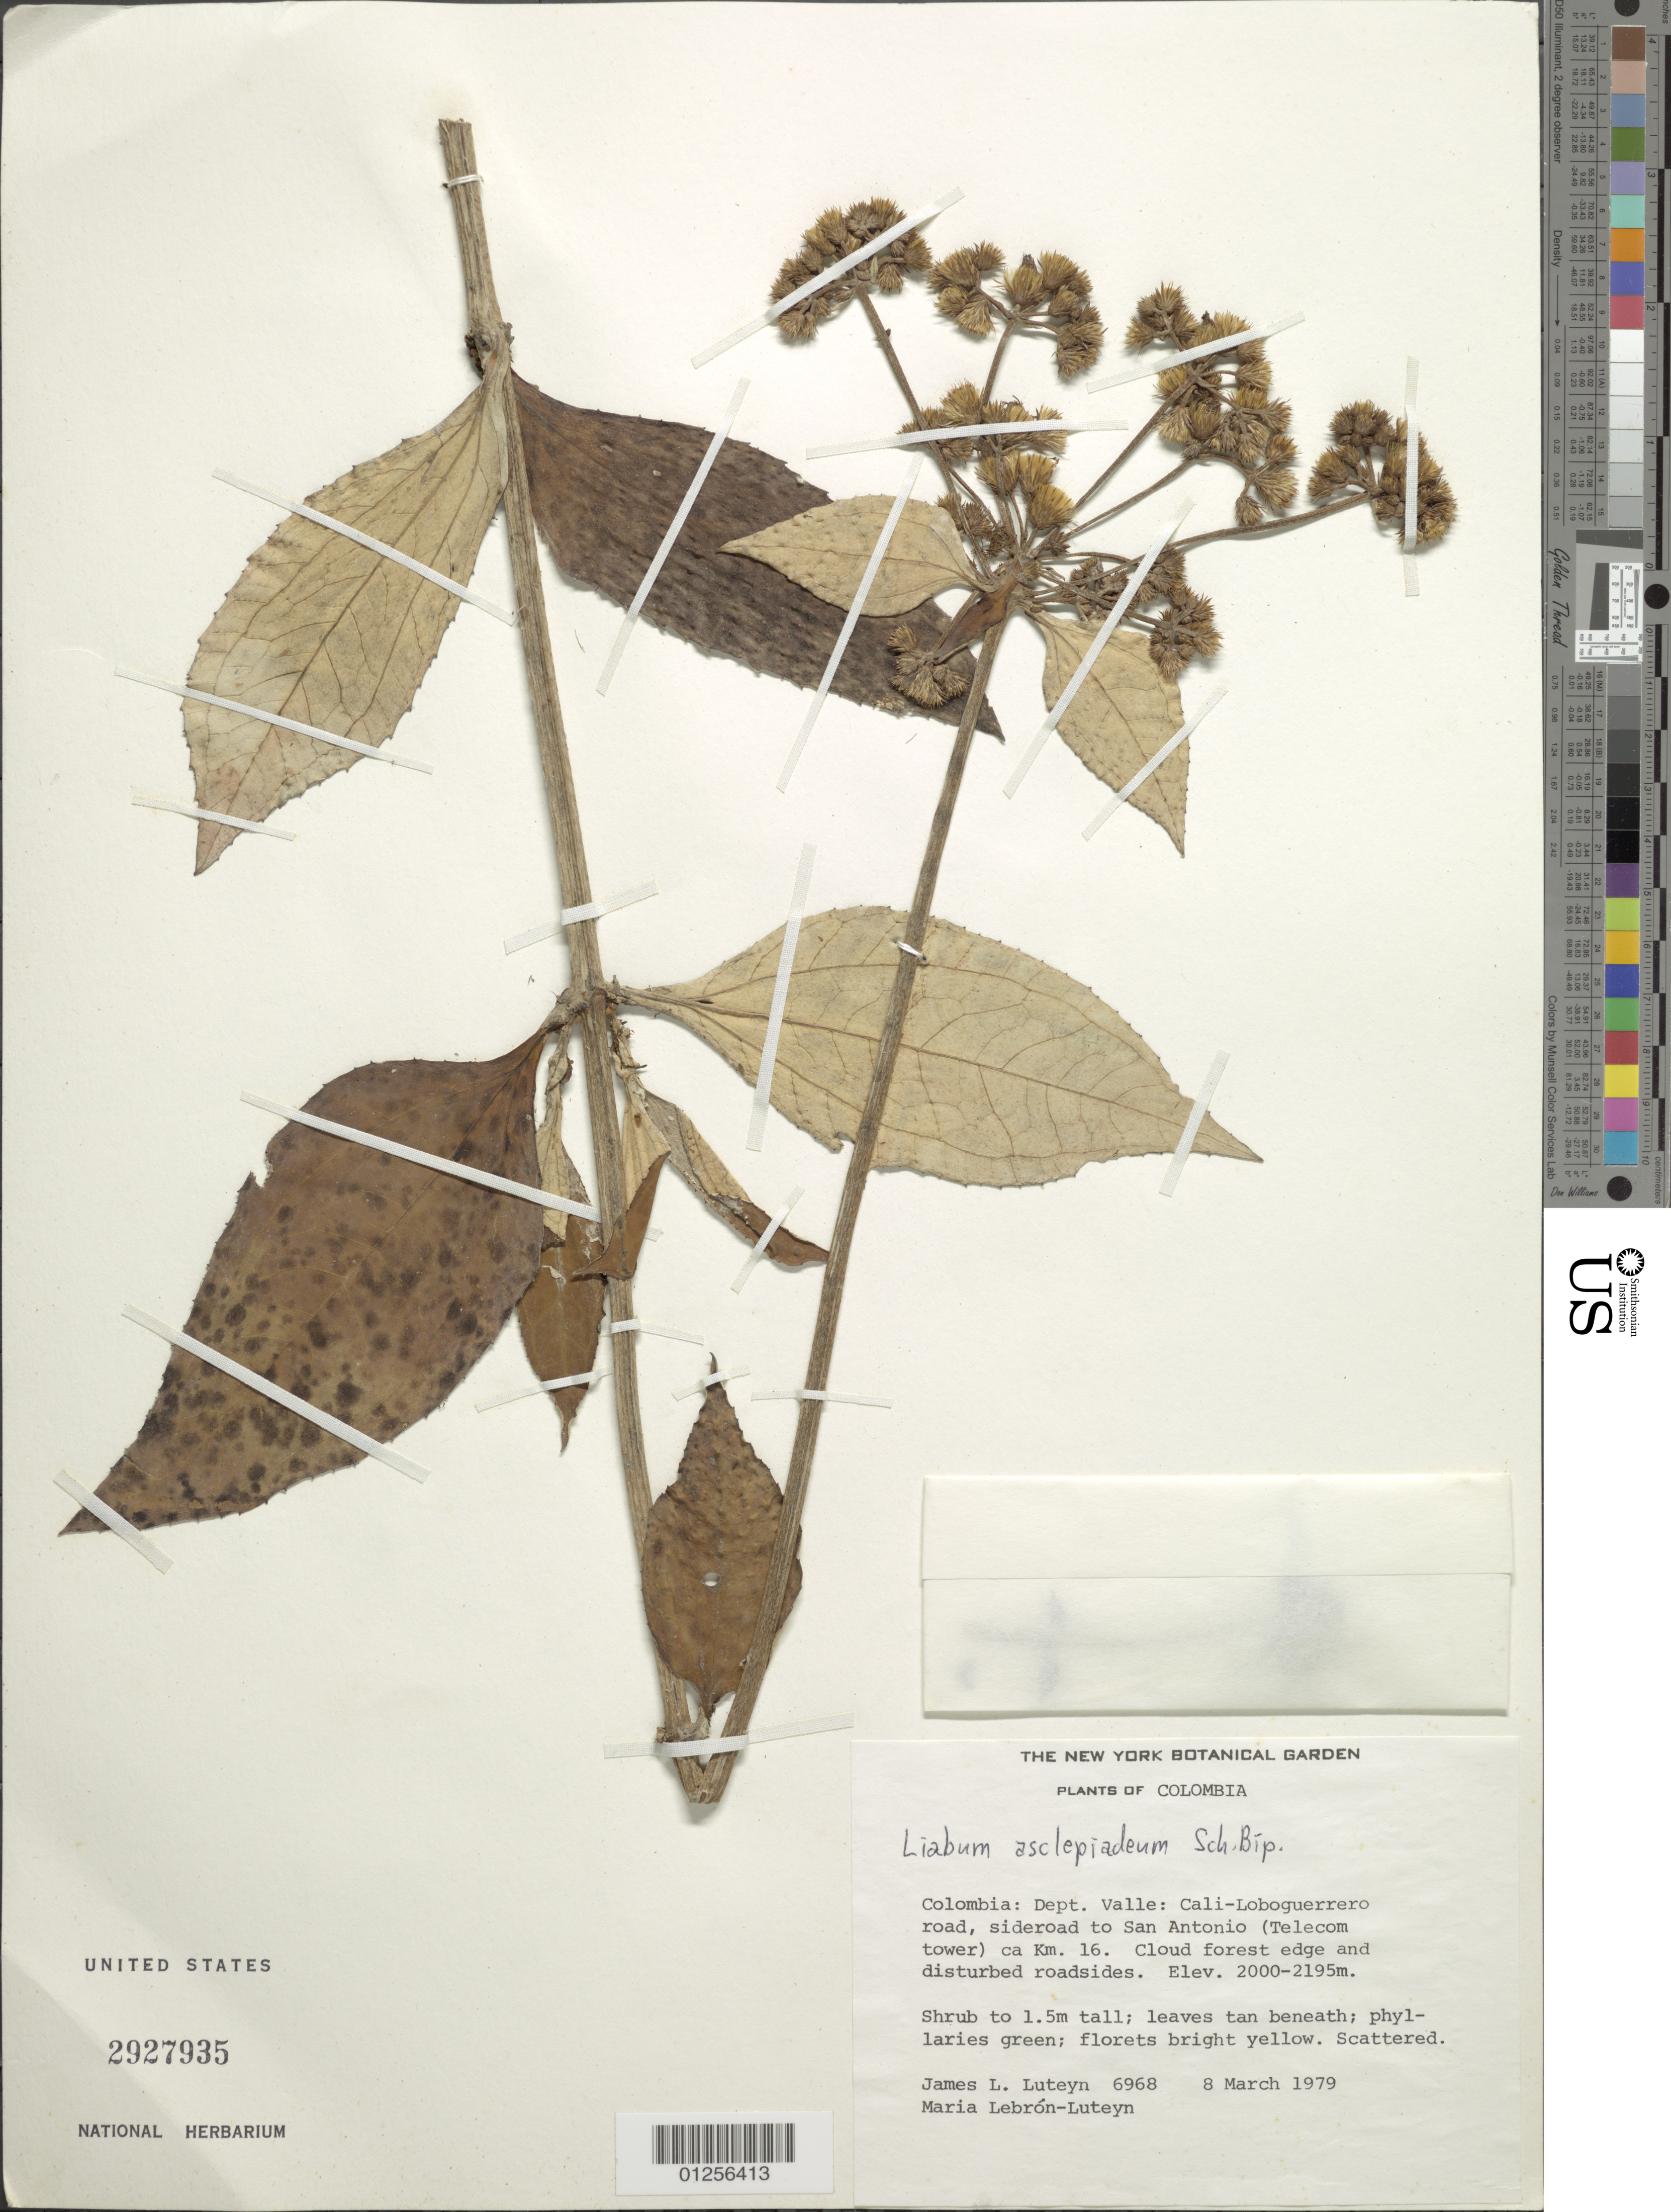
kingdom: Plantae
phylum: Tracheophyta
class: Magnoliopsida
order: Asterales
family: Asteraceae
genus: Liabum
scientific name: Liabum asclepiadeum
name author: Sch. Bip.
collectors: J. L. Luteyn & M. L. Lebrón-Luteyn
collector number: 6968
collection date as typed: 8-Mar-79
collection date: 1979-03-08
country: Colombia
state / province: Valle del Cauca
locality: Cali-Loboguerrero rd, side road to San Antonio (Telecom tower) ca. km 16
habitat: Cloud forest edge & disturbed roadsides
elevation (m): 2000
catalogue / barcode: US 2927935